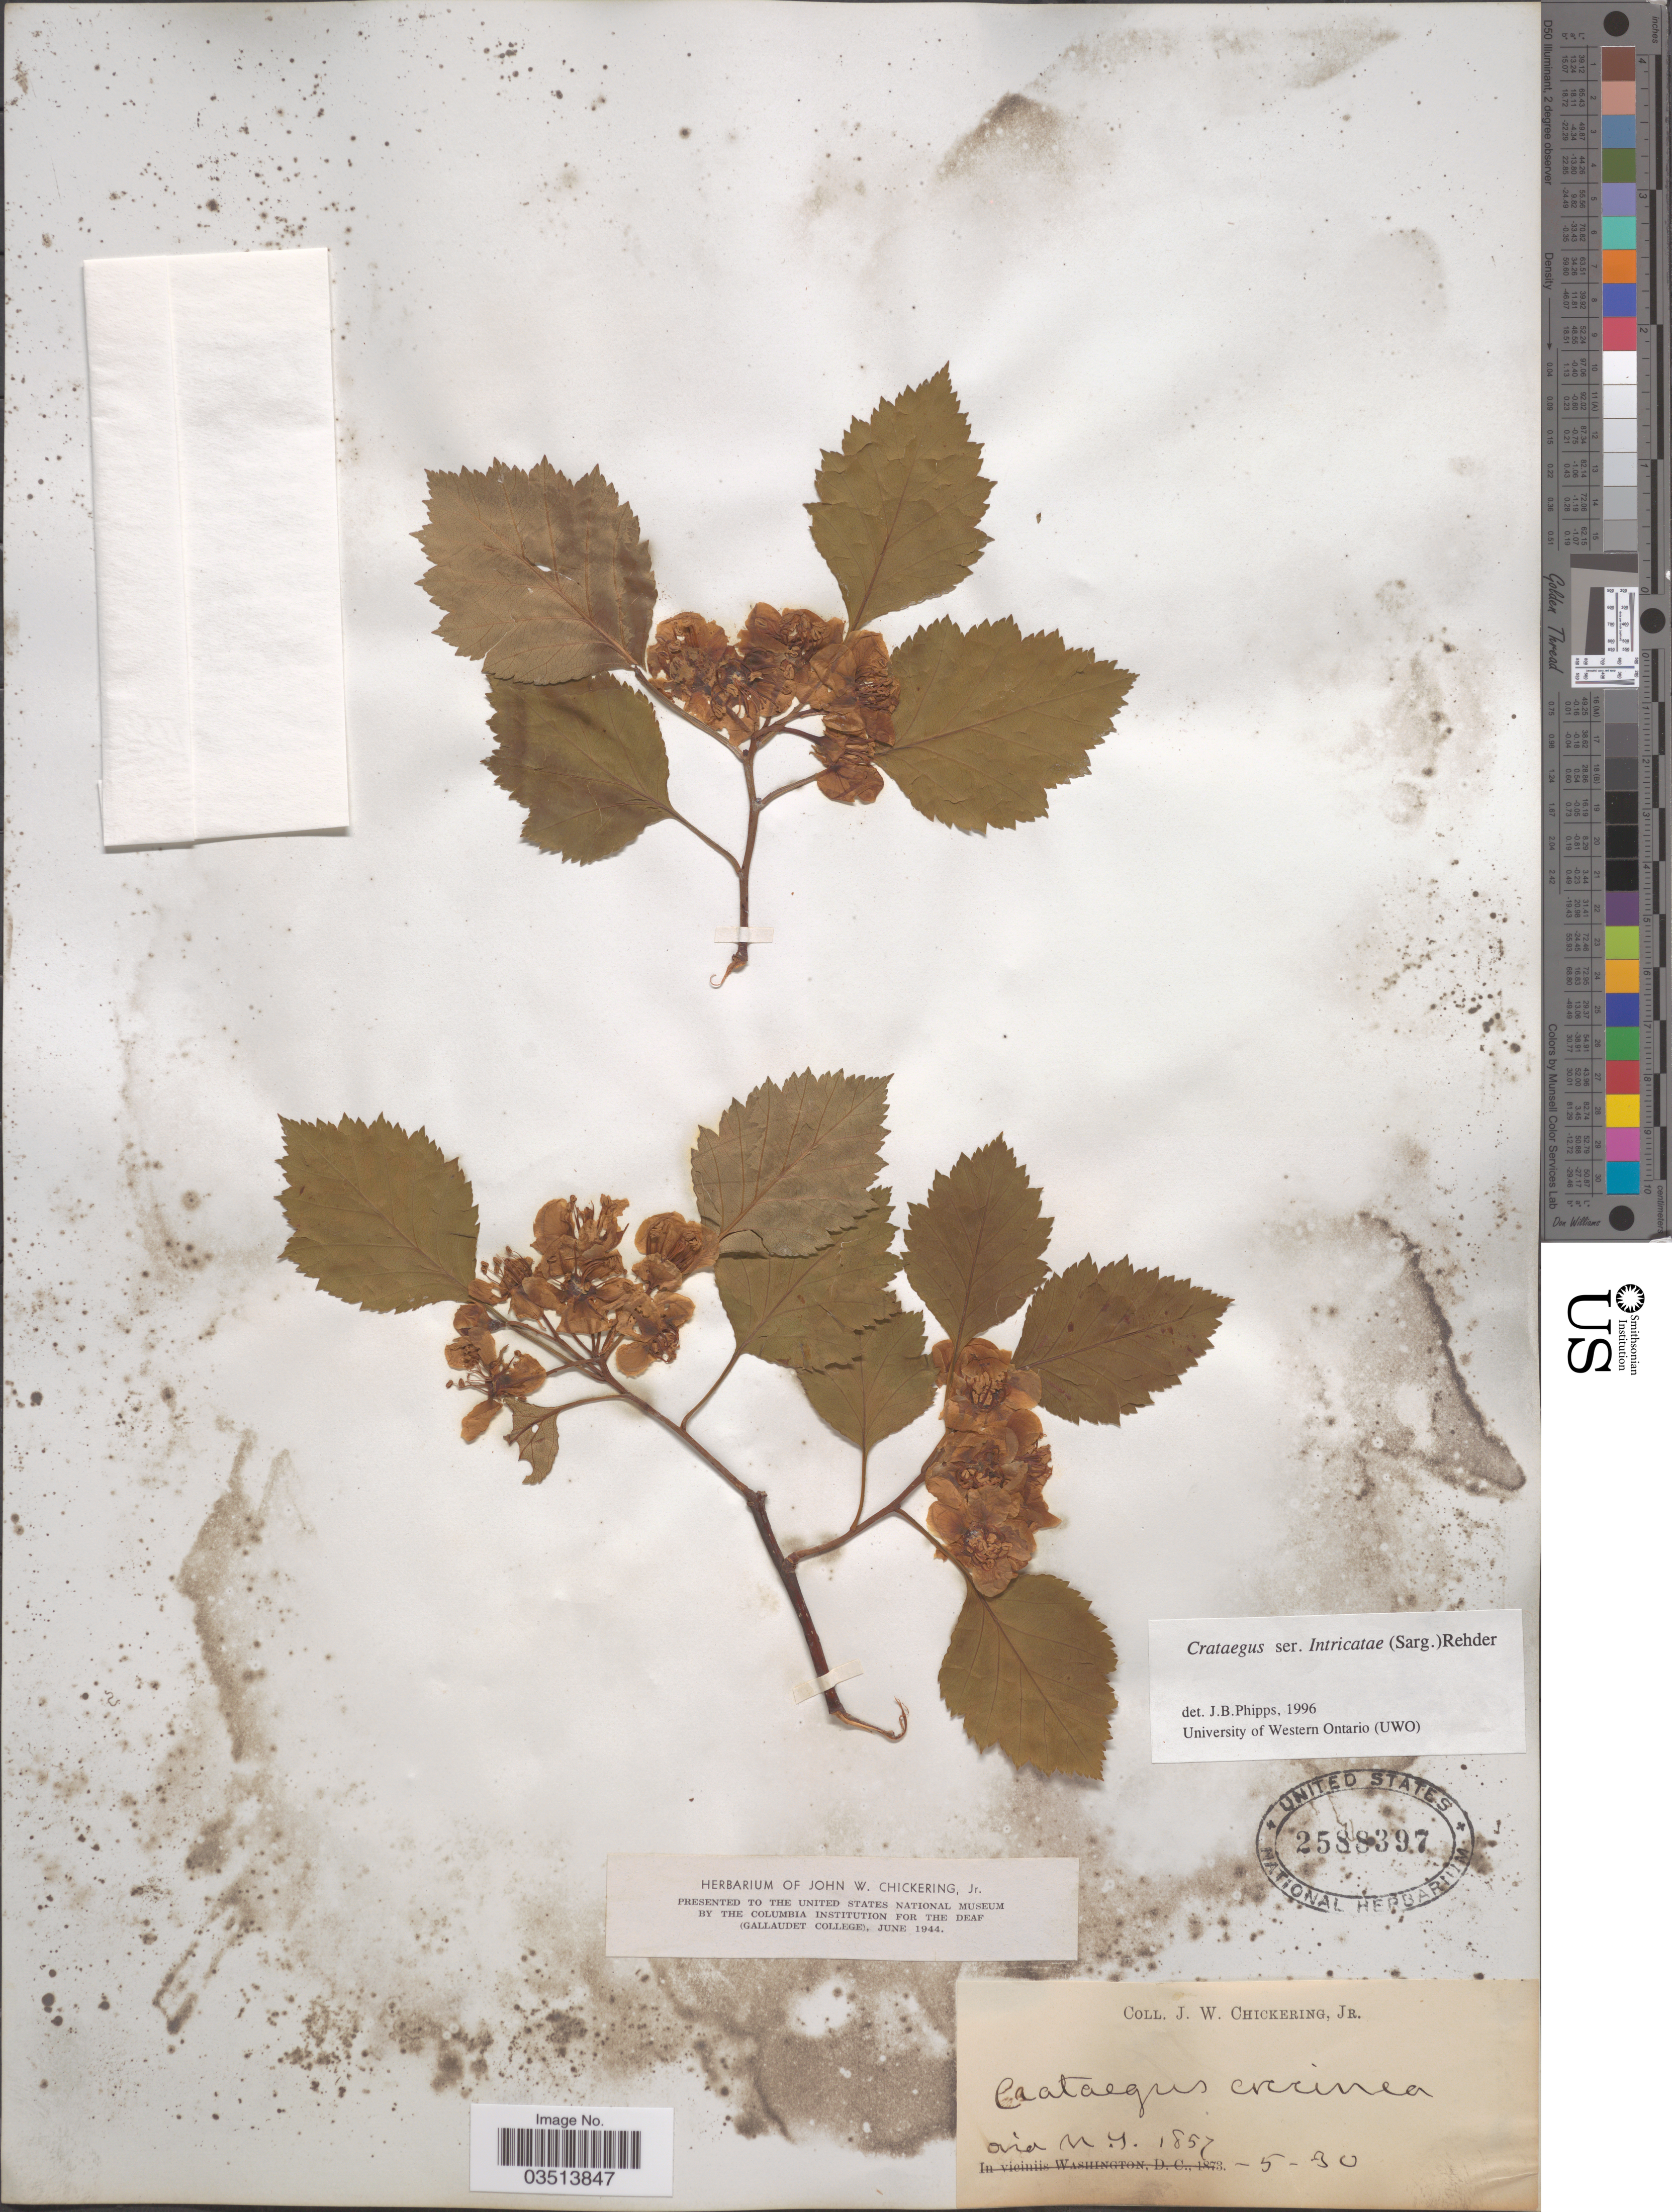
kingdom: Plantae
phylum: Tracheophyta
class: Magnoliopsida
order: Rosales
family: Rosaceae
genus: Crataegus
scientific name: Crataegus coccinea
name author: Ashe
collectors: J. Chickering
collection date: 1857-05-30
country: United States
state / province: New York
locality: Ovid.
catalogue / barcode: US 2588397